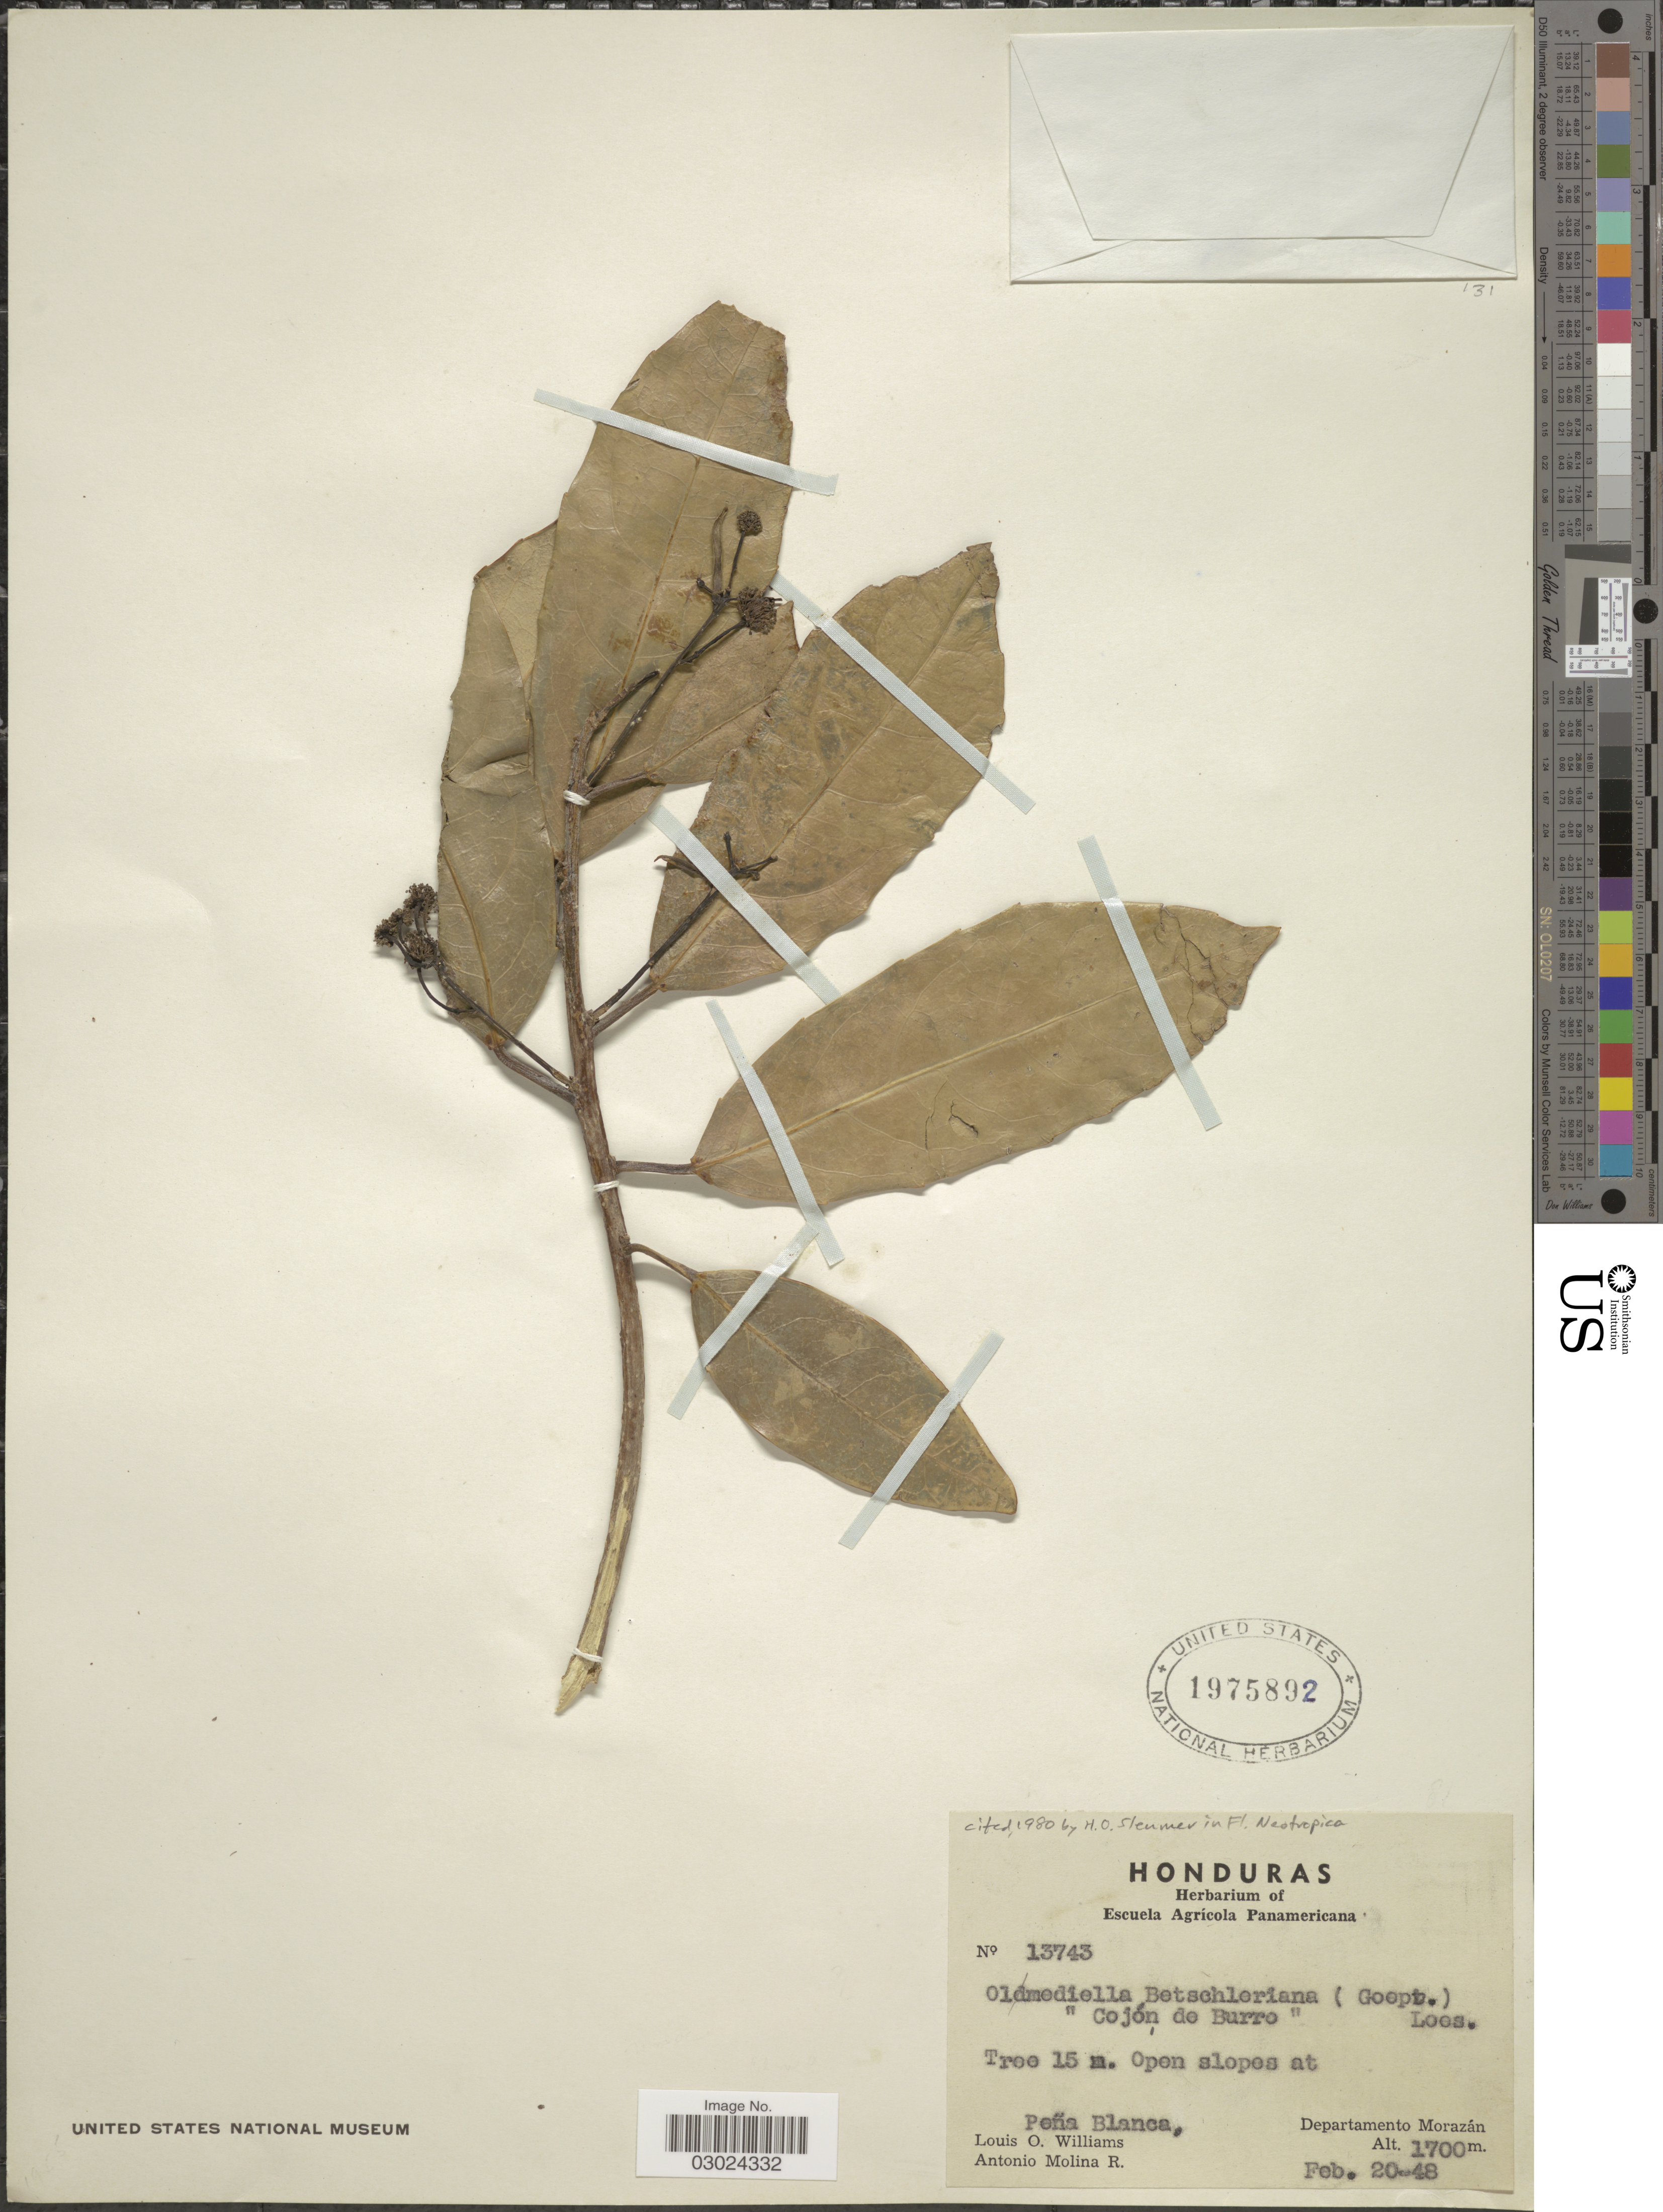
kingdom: Plantae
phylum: Tracheophyta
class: Magnoliopsida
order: Malpighiales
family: Salicaceae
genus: Olmediella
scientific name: Olmediella betschleriana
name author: (Goeppert) Loes.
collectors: L. O. Williams & A. Molina R.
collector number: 13743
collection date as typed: Transcribed d/m/y: 20/2/48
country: Honduras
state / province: Fco. Morazán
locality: Open slopes at Peña Blanca, Departamento Morazán.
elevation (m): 1700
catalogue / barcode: US 1975892